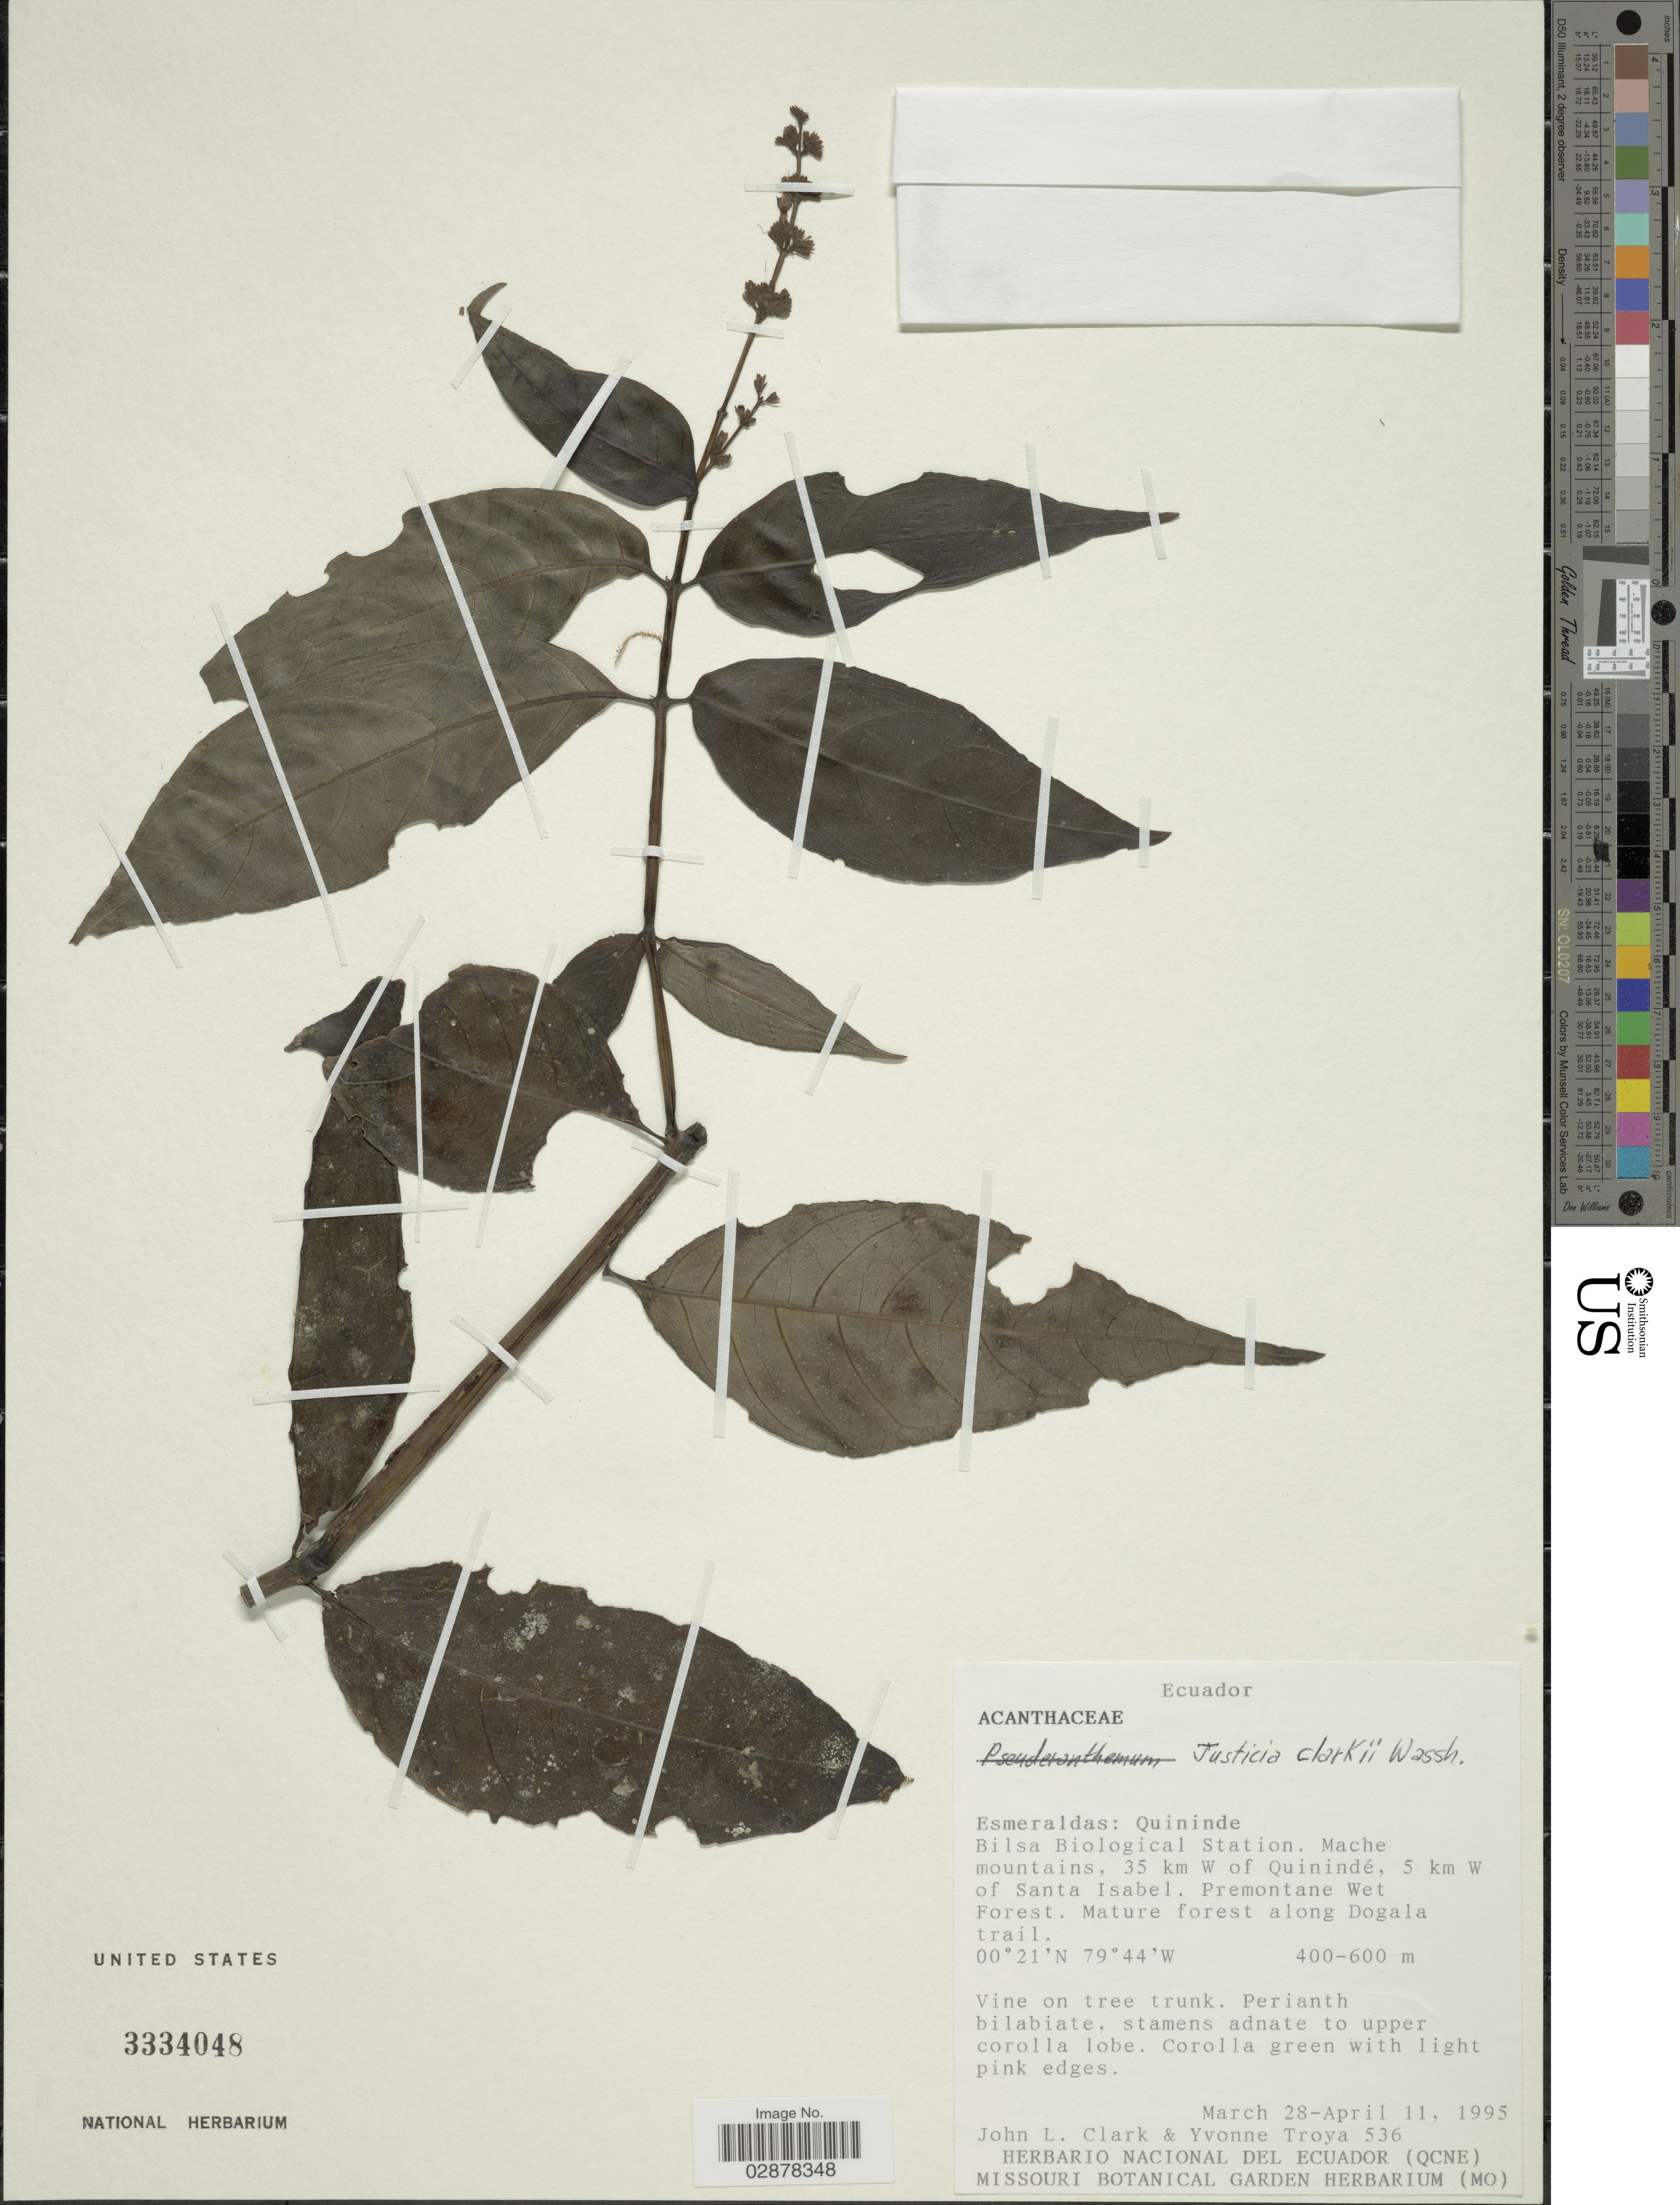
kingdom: Plantae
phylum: Tracheophyta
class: Magnoliopsida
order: Lamiales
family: Acanthaceae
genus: Justicia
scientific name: Justicia clarkii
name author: Wassh.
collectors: J. L. Clark & Y. Troya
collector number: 536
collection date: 1995-03-28/1995-04-11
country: Ecuador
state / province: Esmeraldas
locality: Quininde, Bilsa Biological Station, Mache mountains, 35 km W of Quinindé, 5 km W of Santa Isabel, Premontane Wet Forest, Mature forest along Dogala trail.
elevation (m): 400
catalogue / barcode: US 3334048